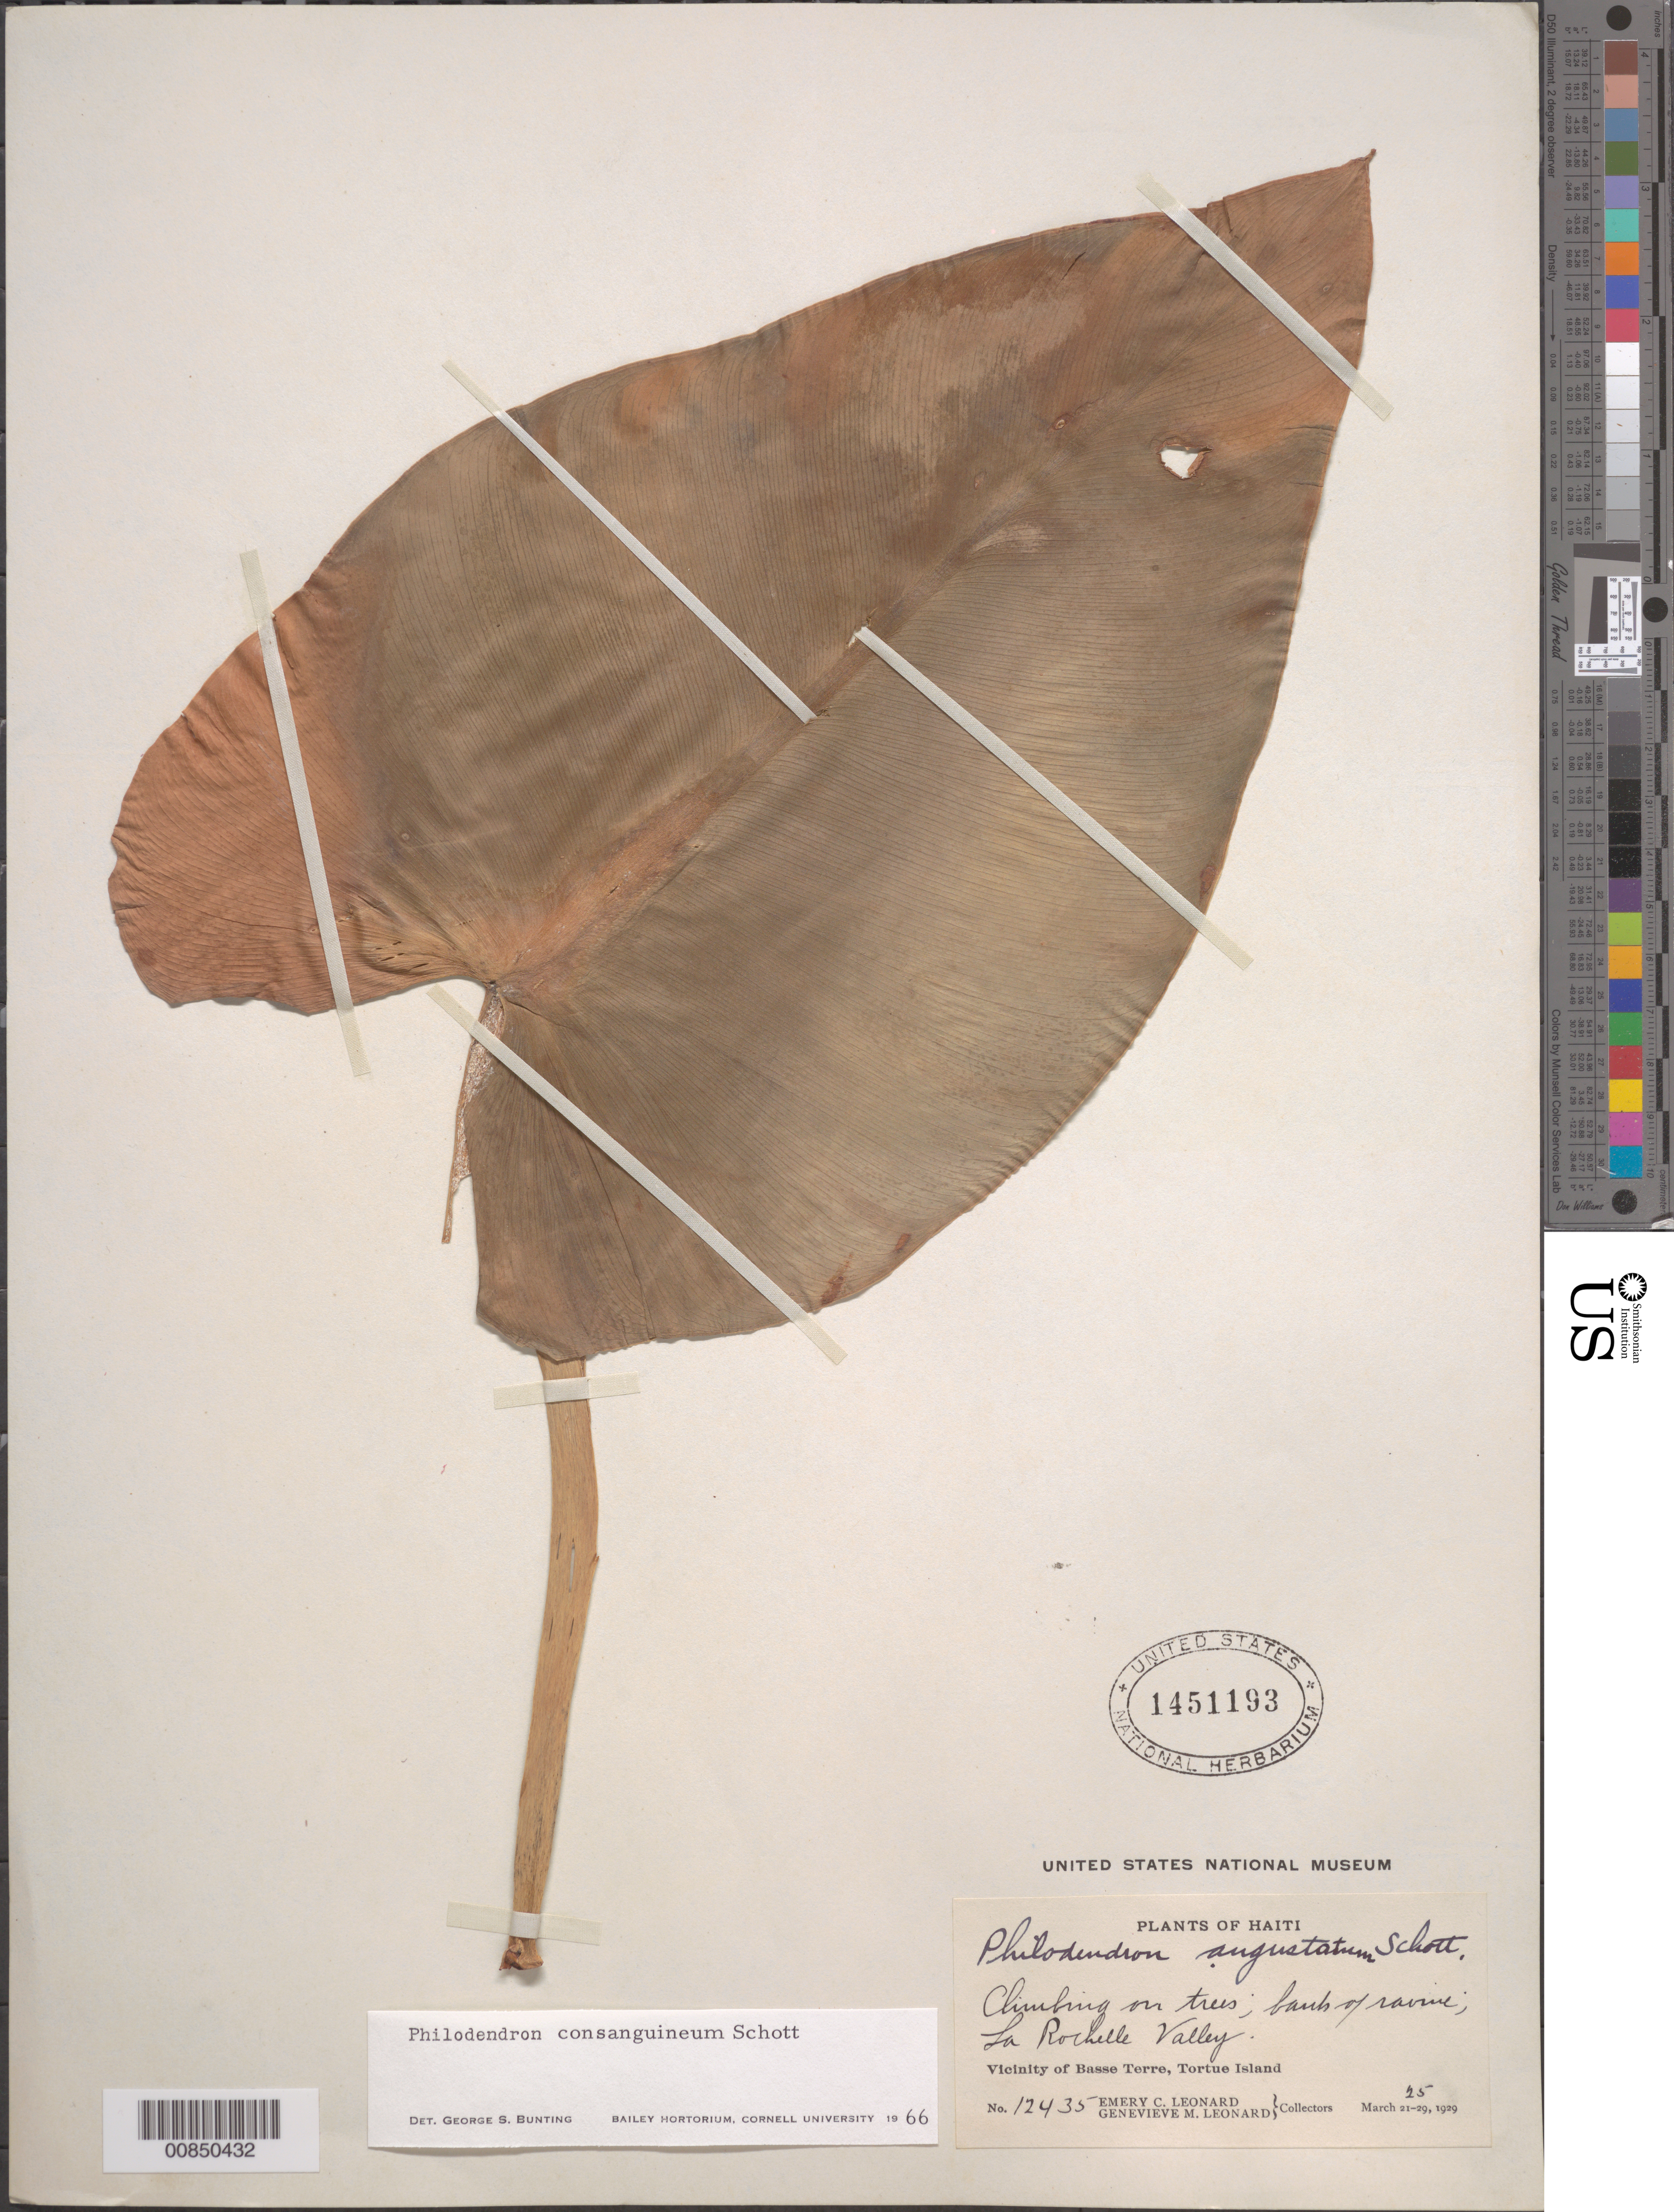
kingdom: Plantae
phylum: Tracheophyta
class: Liliopsida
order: Alismatales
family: Araceae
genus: Philodendron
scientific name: Philodendron consanguineum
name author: Schott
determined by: Bunting, G. S.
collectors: E. C. Leonard & G. M. Leonard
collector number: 12435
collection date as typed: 25 Mar 1929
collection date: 1929-03-25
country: Haiti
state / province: Nord-Ouest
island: Île de la Tortue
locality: Vicinity of Basse Terre, La Rochelle Valley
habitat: On trees on bank of ravine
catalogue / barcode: US 1451193